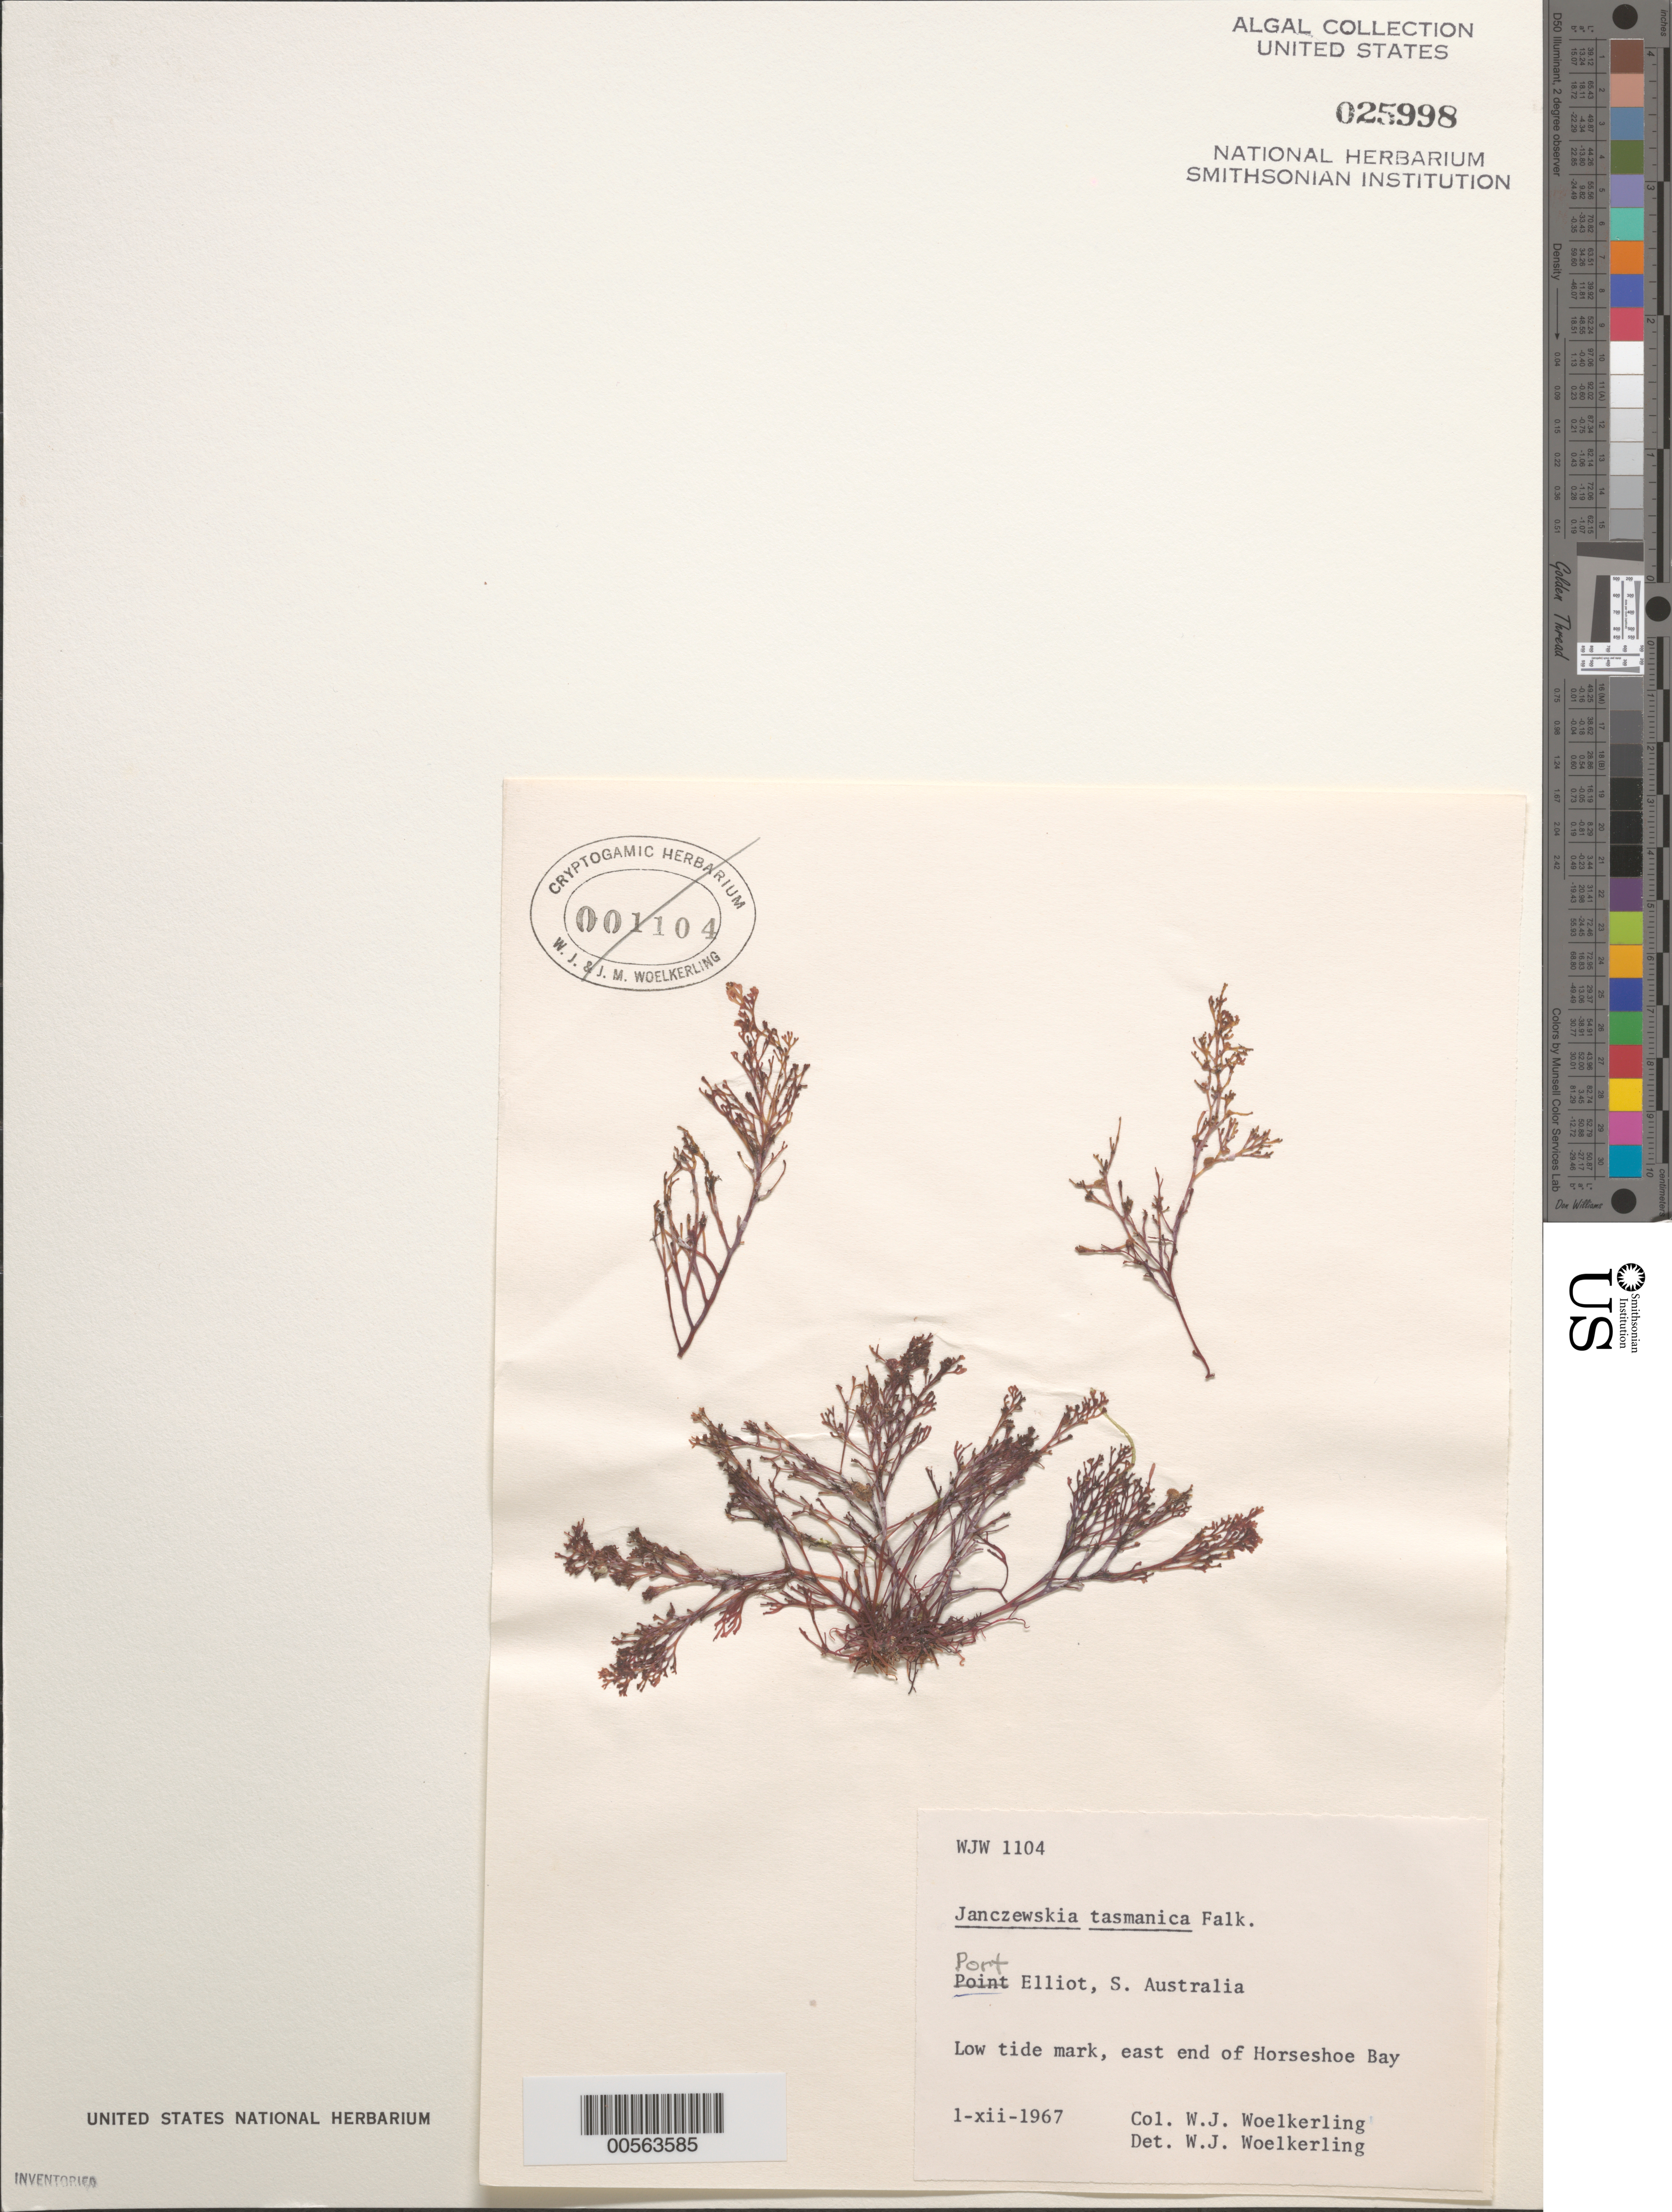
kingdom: Plantae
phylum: Rhodophyta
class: Florideophyceae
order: Ceramiales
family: Rhodomelaceae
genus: Janczewskia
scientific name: Janczewskia tasmanica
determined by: Woelkerling, W. J.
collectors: W. Woelkerling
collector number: WJW 1104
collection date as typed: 01 Dec 1967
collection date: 1967-12-01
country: Australia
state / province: South Australia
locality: Horseshoe Bay, Port Elliot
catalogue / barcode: US 25998